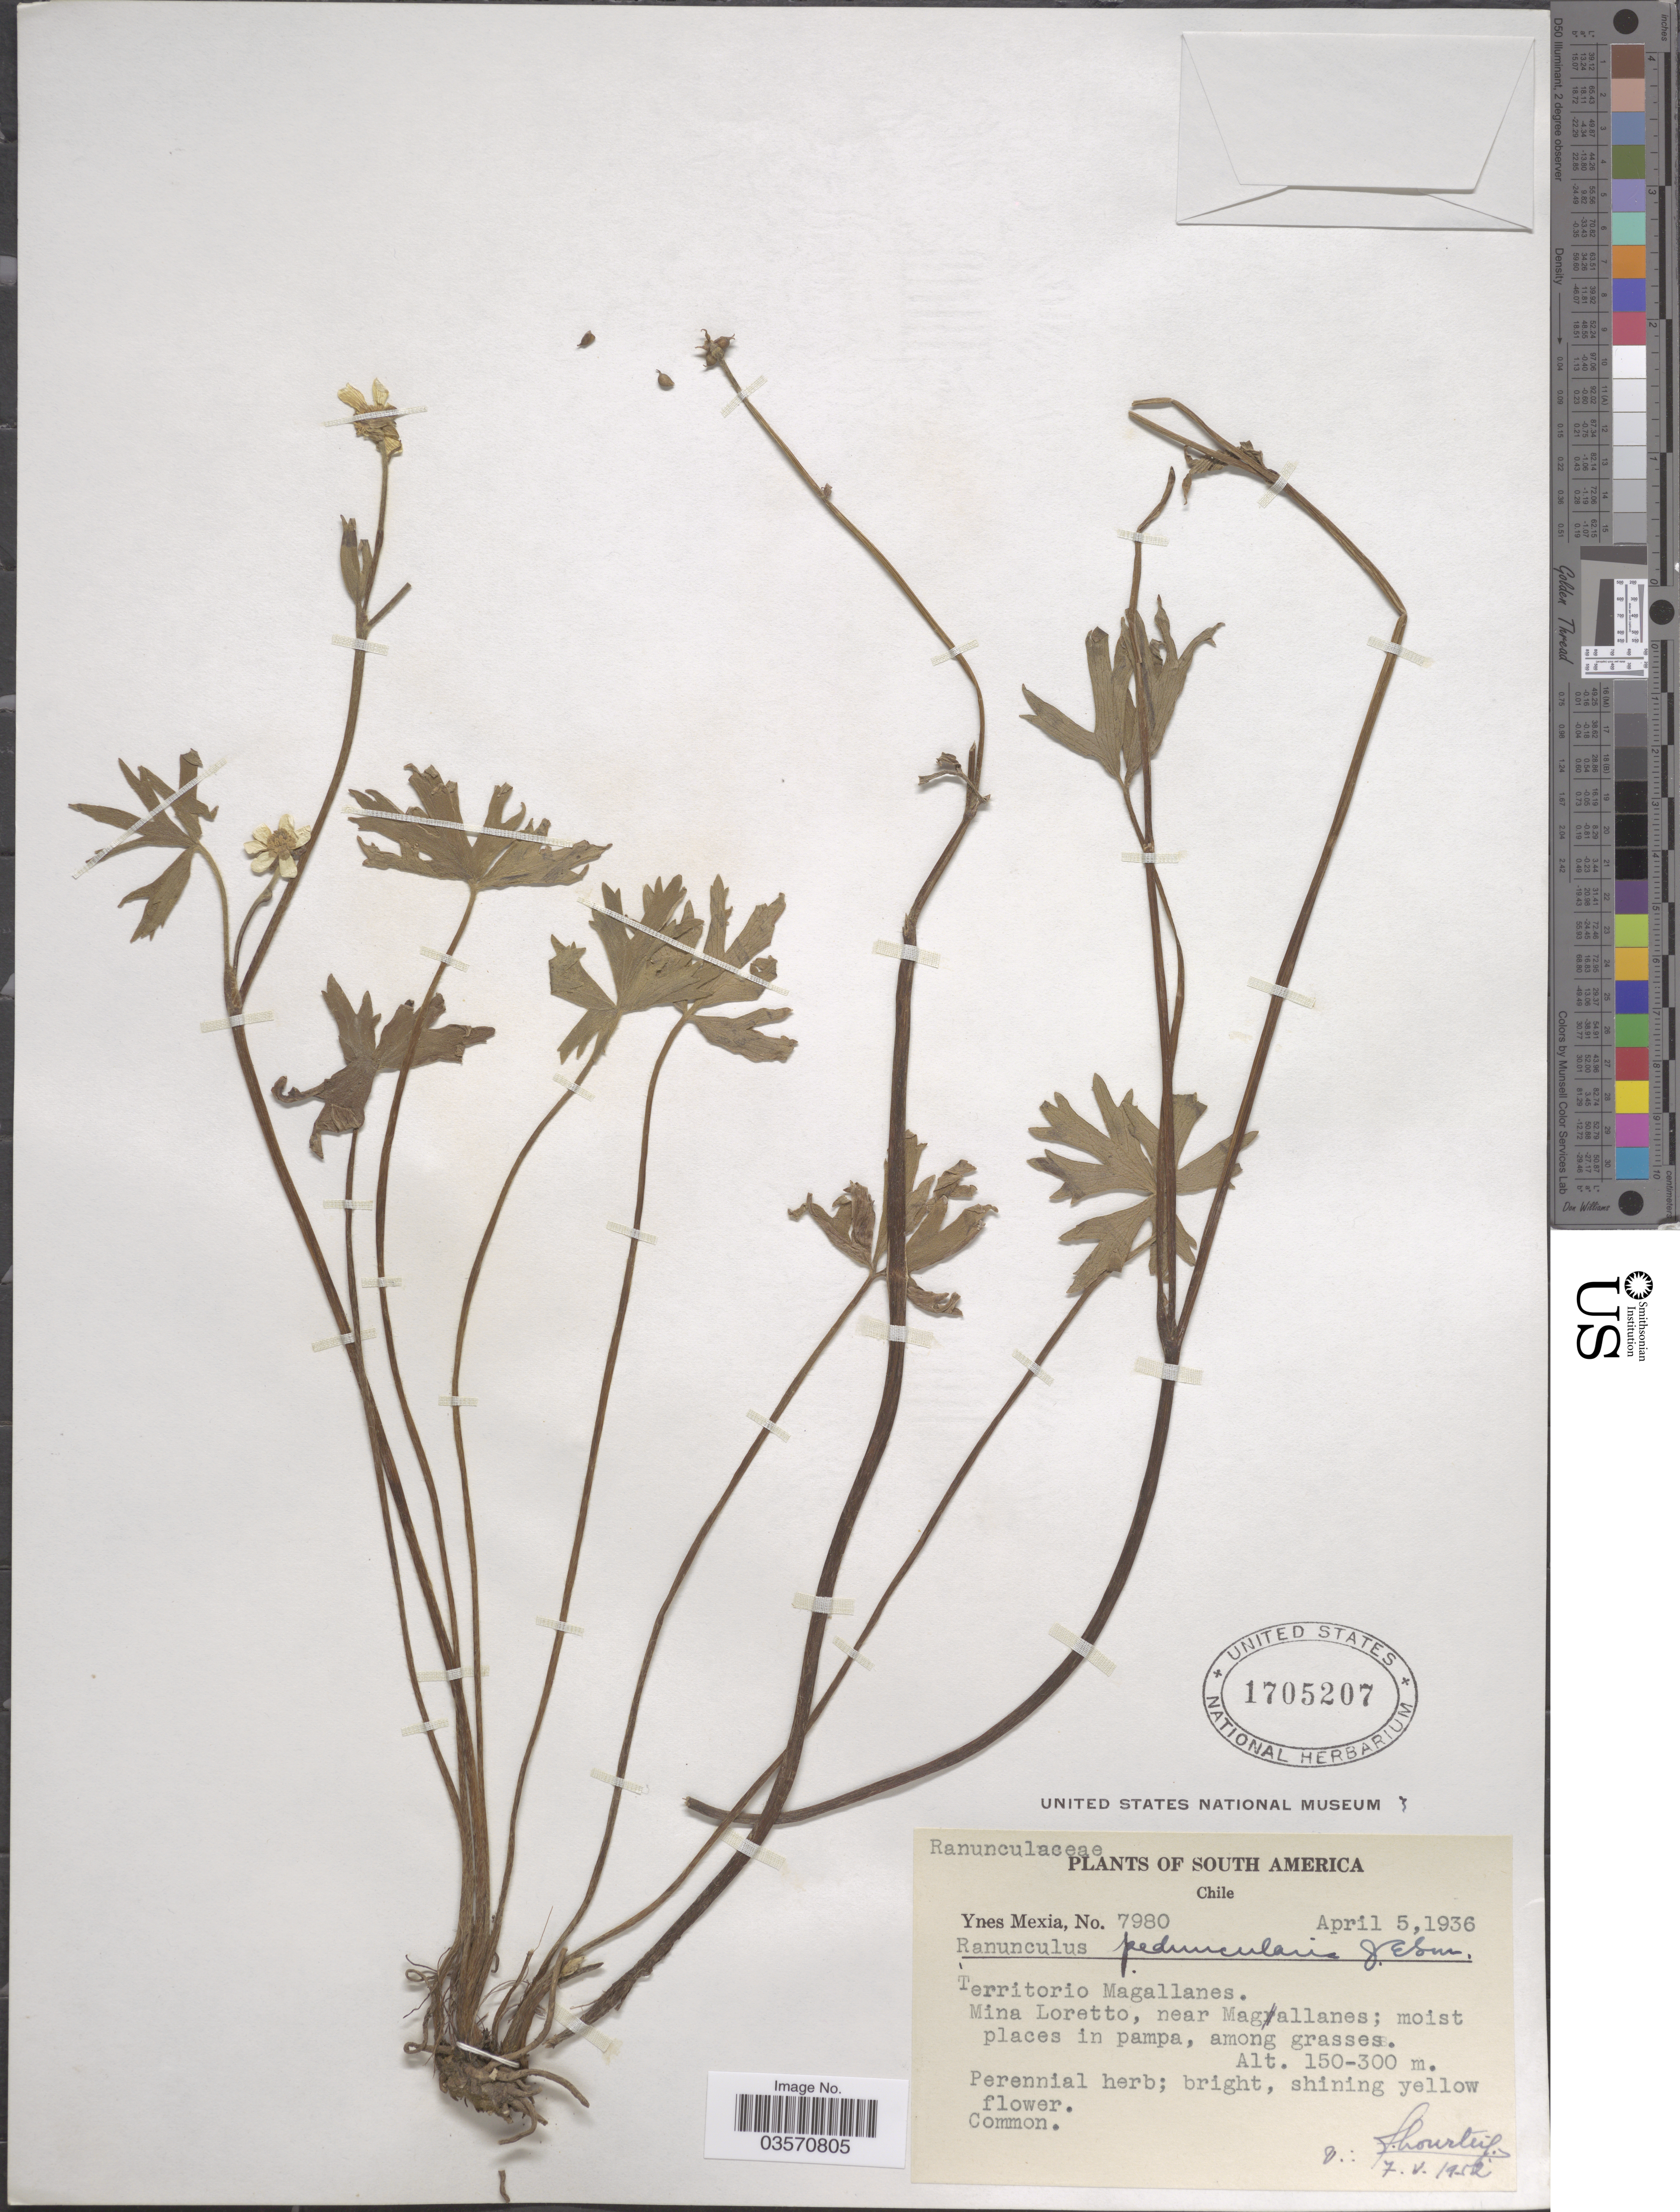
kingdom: Plantae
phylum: Tracheophyta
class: Magnoliopsida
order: Ranunculales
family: Ranunculaceae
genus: Ranunculus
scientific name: Ranunculus peduncularis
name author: Sm.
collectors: Y. Mexia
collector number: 7980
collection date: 1936-04-05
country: Chile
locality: Territorio Magallanes. Mina Loretto, near Magallanes.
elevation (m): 150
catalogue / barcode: US 1705207